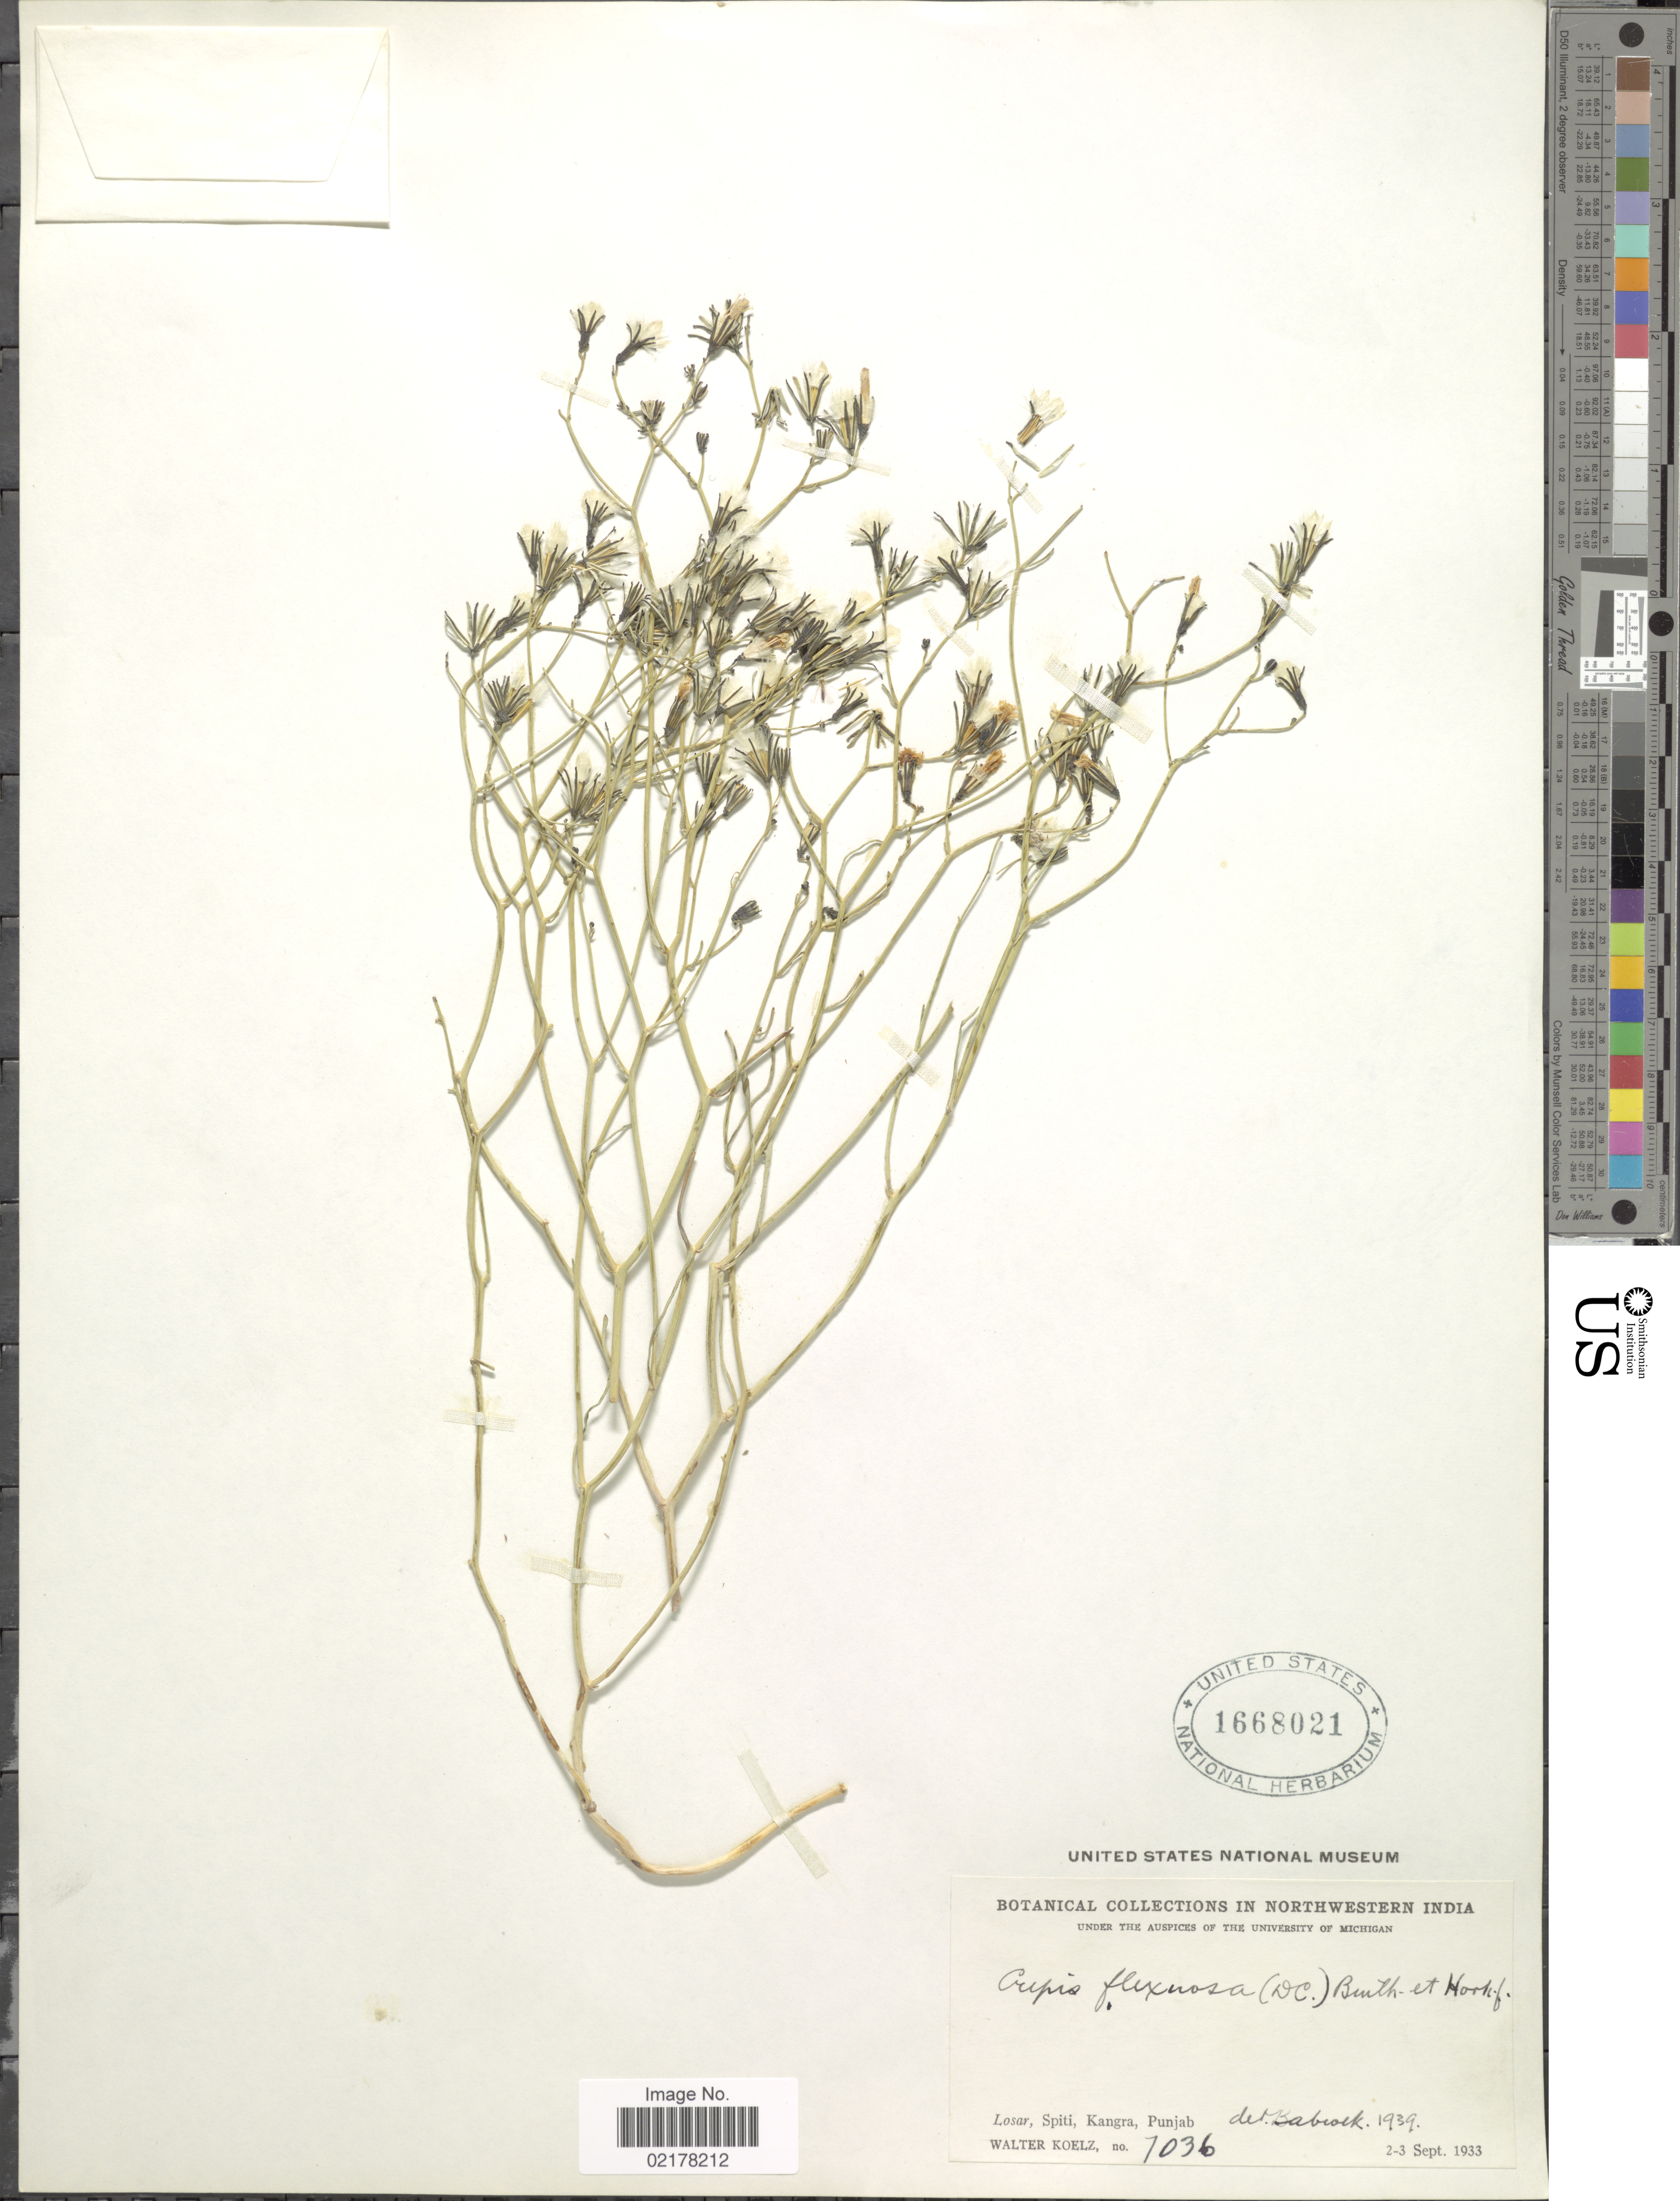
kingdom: Plantae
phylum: Tracheophyta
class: Magnoliopsida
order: Asterales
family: Asteraceae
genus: Askellia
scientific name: Askellia flexuosa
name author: (Ledeb.) W.A. Weber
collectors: W. N. Koelz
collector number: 1036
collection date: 1933-09-02/1933-09-03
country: India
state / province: Himachal Pradesh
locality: Lowar, Spiti, Kangra, Punjab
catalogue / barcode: US 1668021